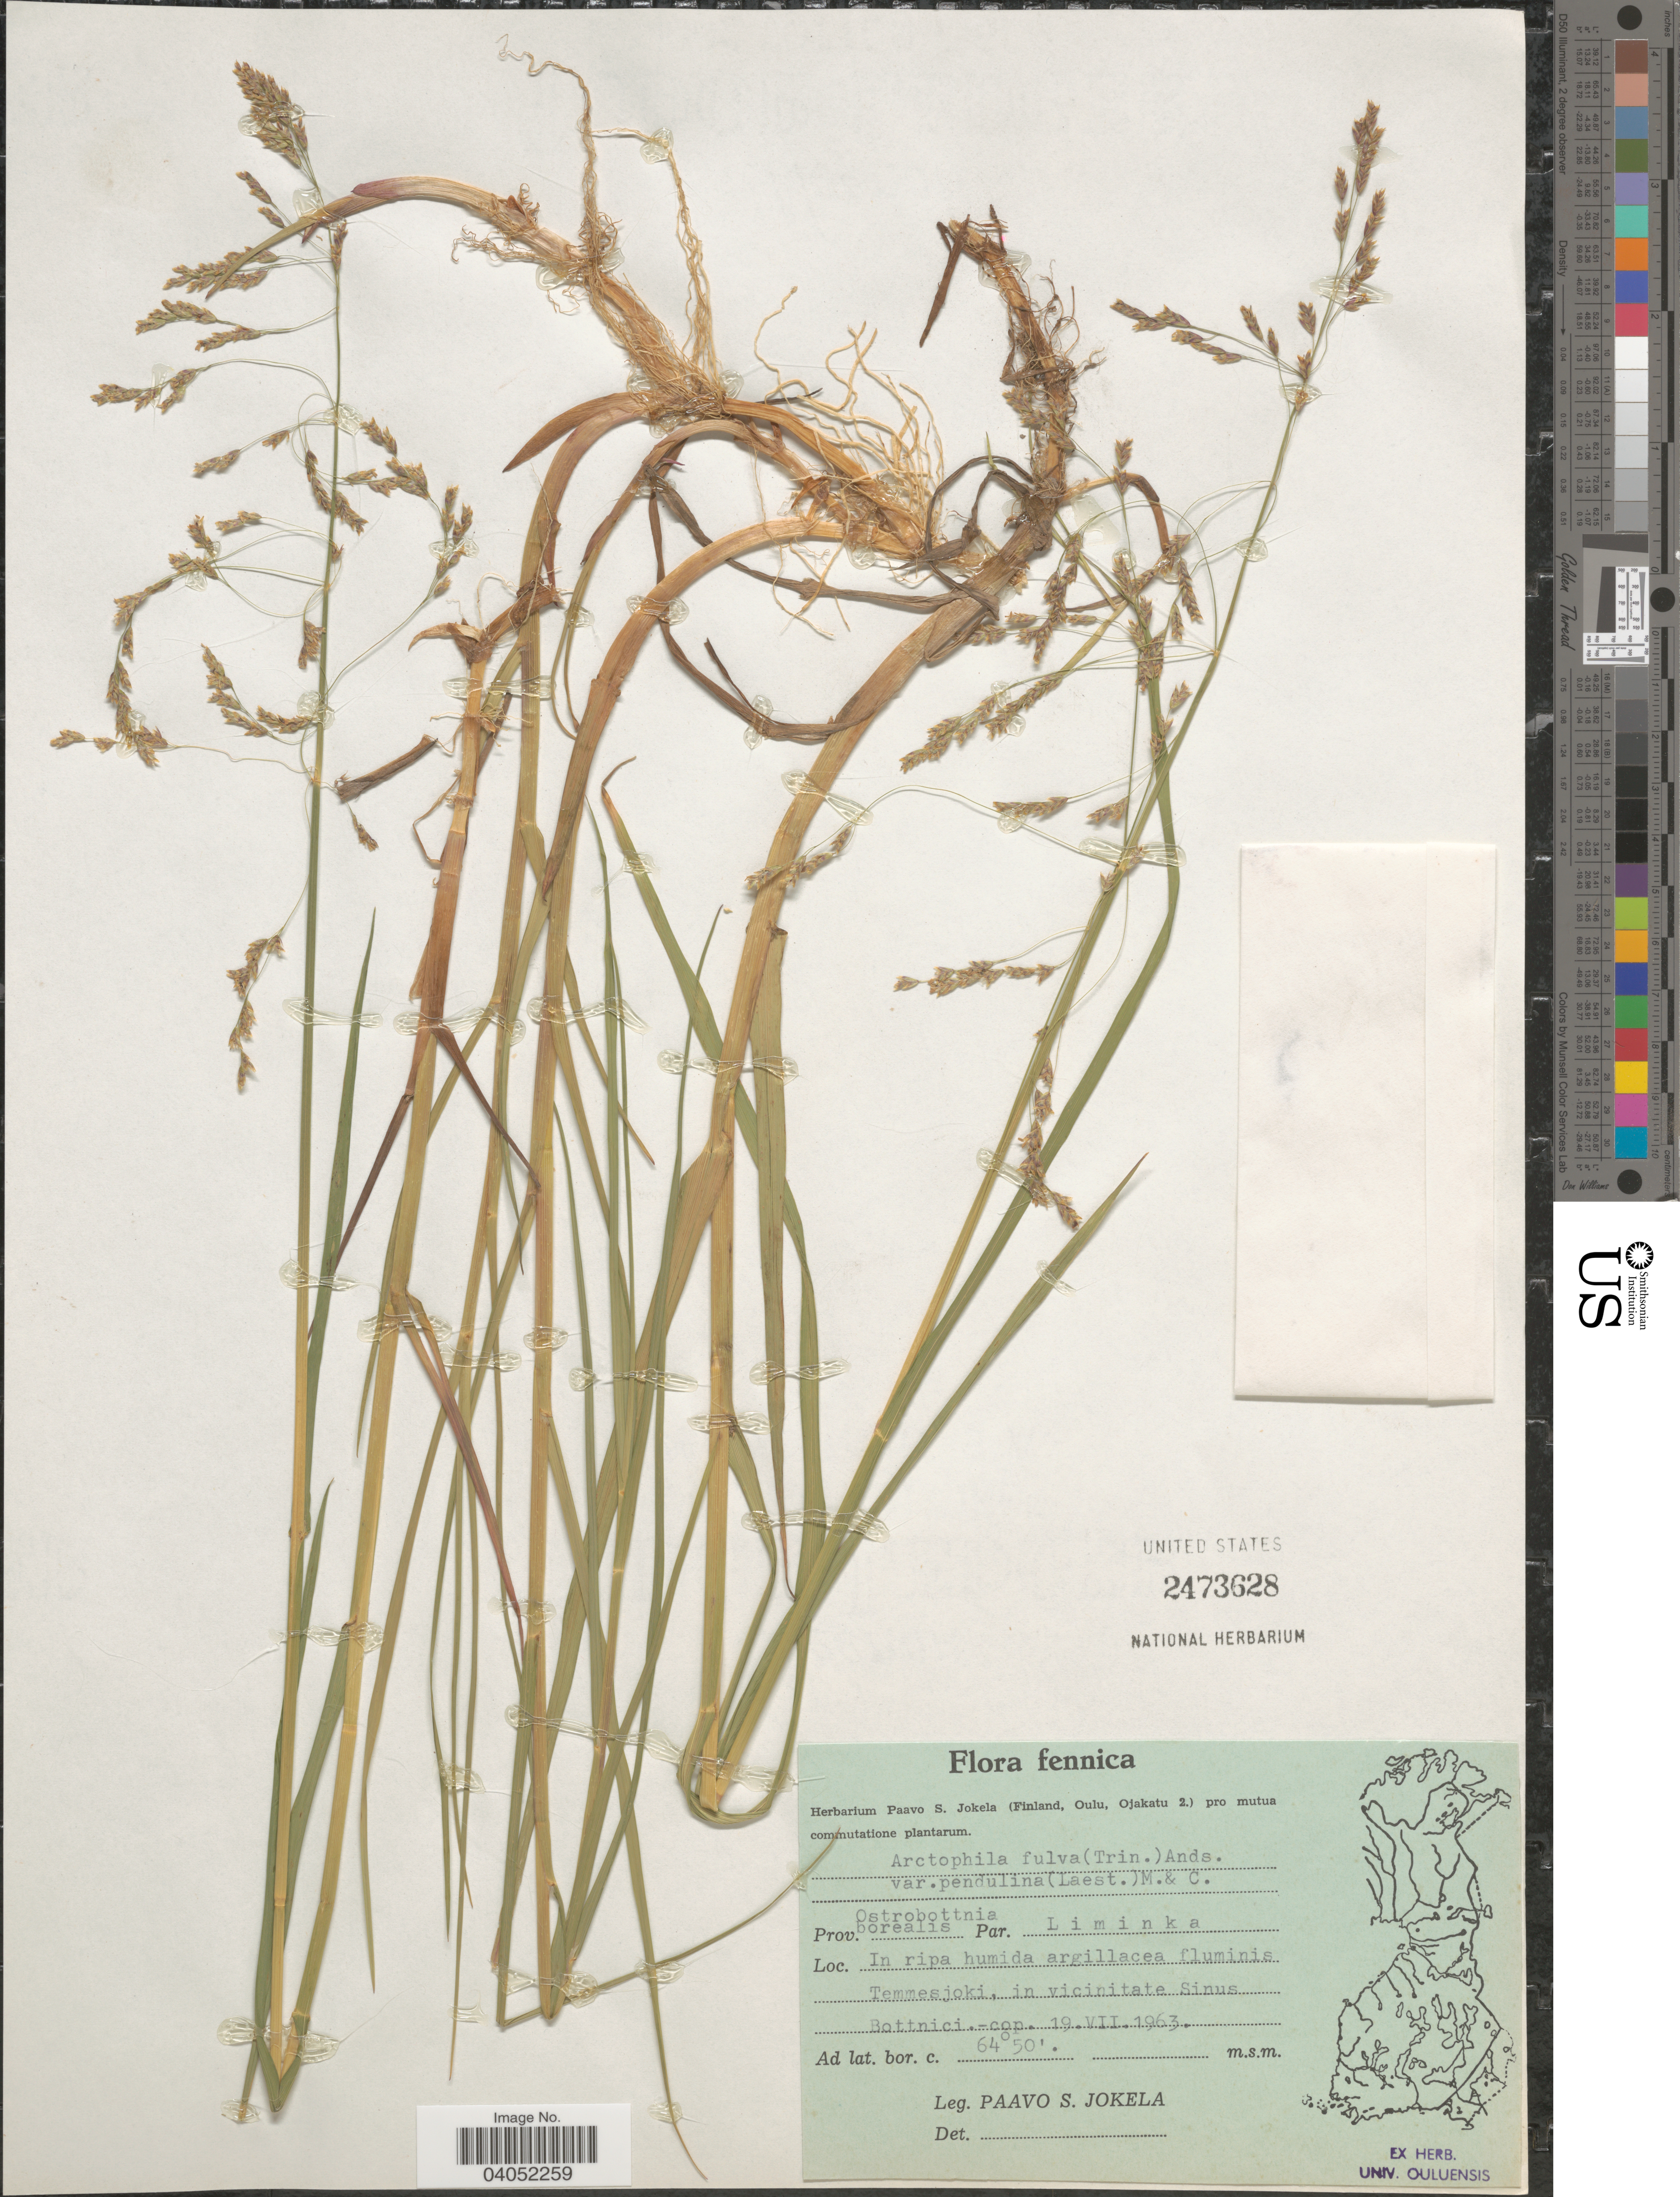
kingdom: Plantae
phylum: Tracheophyta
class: Liliopsida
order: Poales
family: Poaceae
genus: Arctophila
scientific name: Arctophila fulva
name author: (Trin.) Andersson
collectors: P. Jokela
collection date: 1963-07-19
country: Finland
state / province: Pohjanmaa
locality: Fennica. Prov. Ostrobottnia borealis. Par. Liminka. In ripa humida argillacea fluminis Temmesjoki, in vicinitate Sinus Bottnici.-cop.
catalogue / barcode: US 2473628